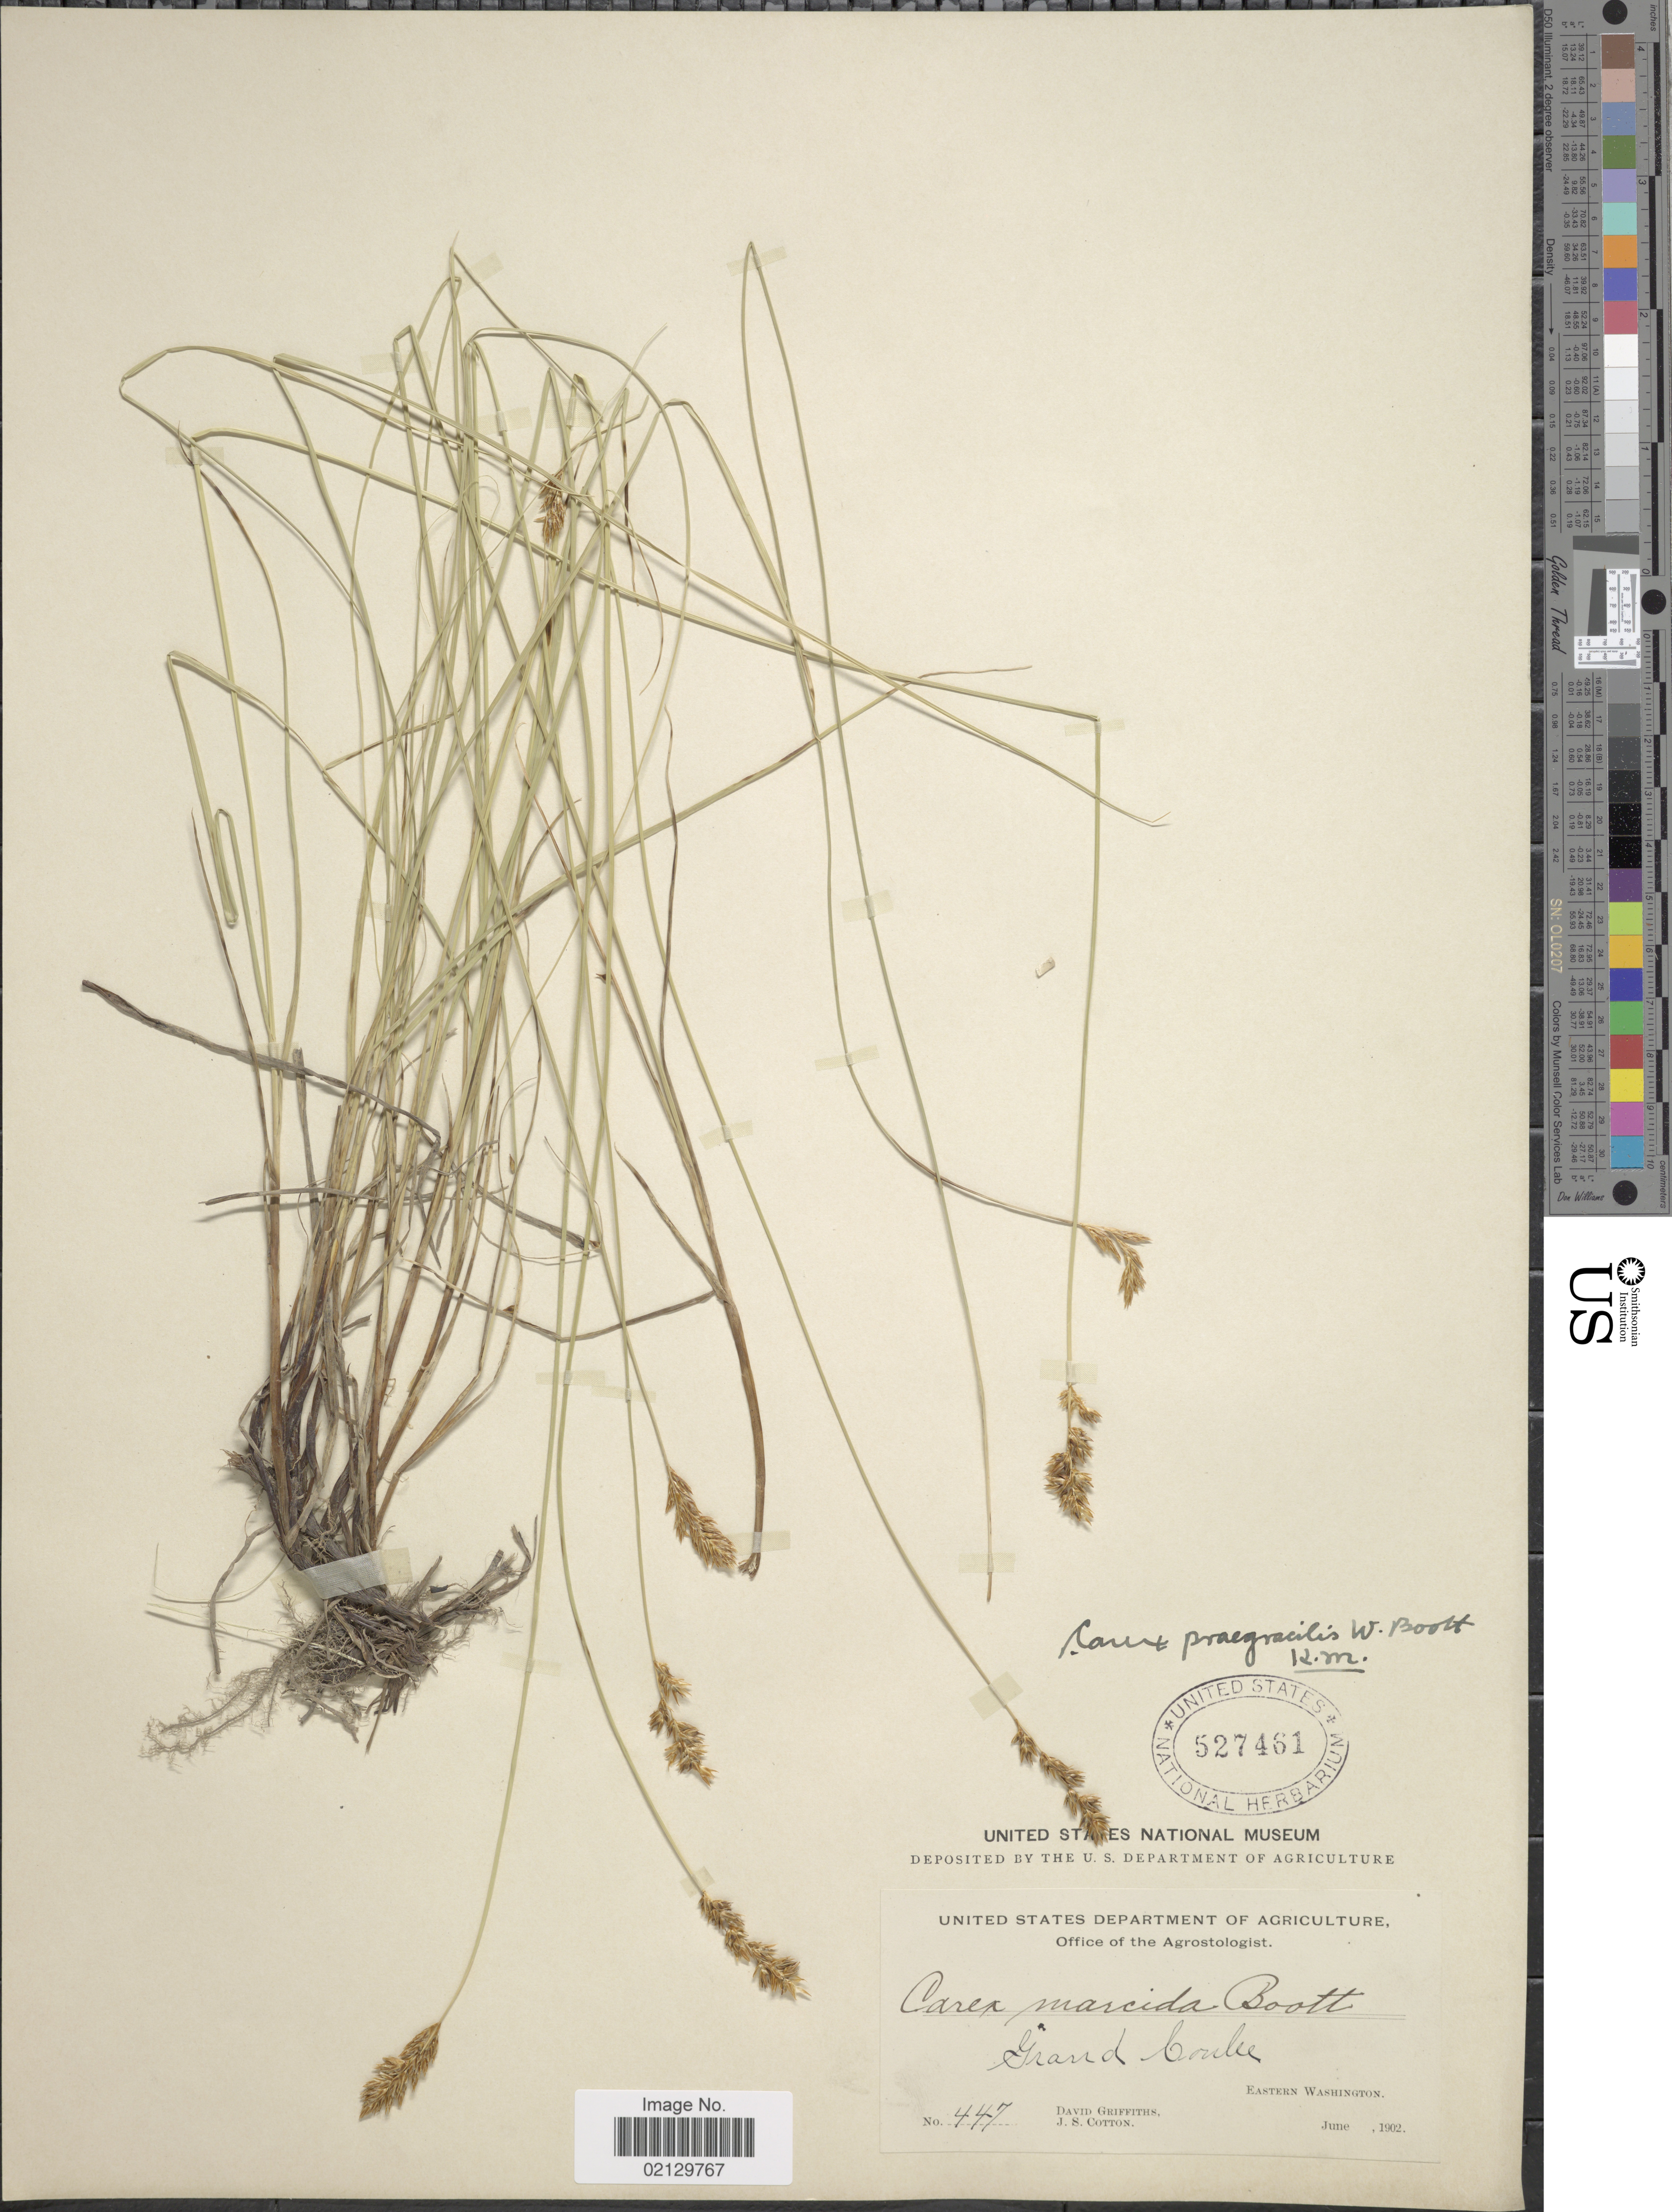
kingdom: Plantae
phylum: Tracheophyta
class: Liliopsida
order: Poales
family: Cyperaceae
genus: Carex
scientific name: Carex praegracilis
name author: W. Boott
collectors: D. Griffiths & J. S. Cotton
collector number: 447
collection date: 1902-06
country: United States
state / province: Washington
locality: Grand Coulee, Eastern Washington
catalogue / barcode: US 527461